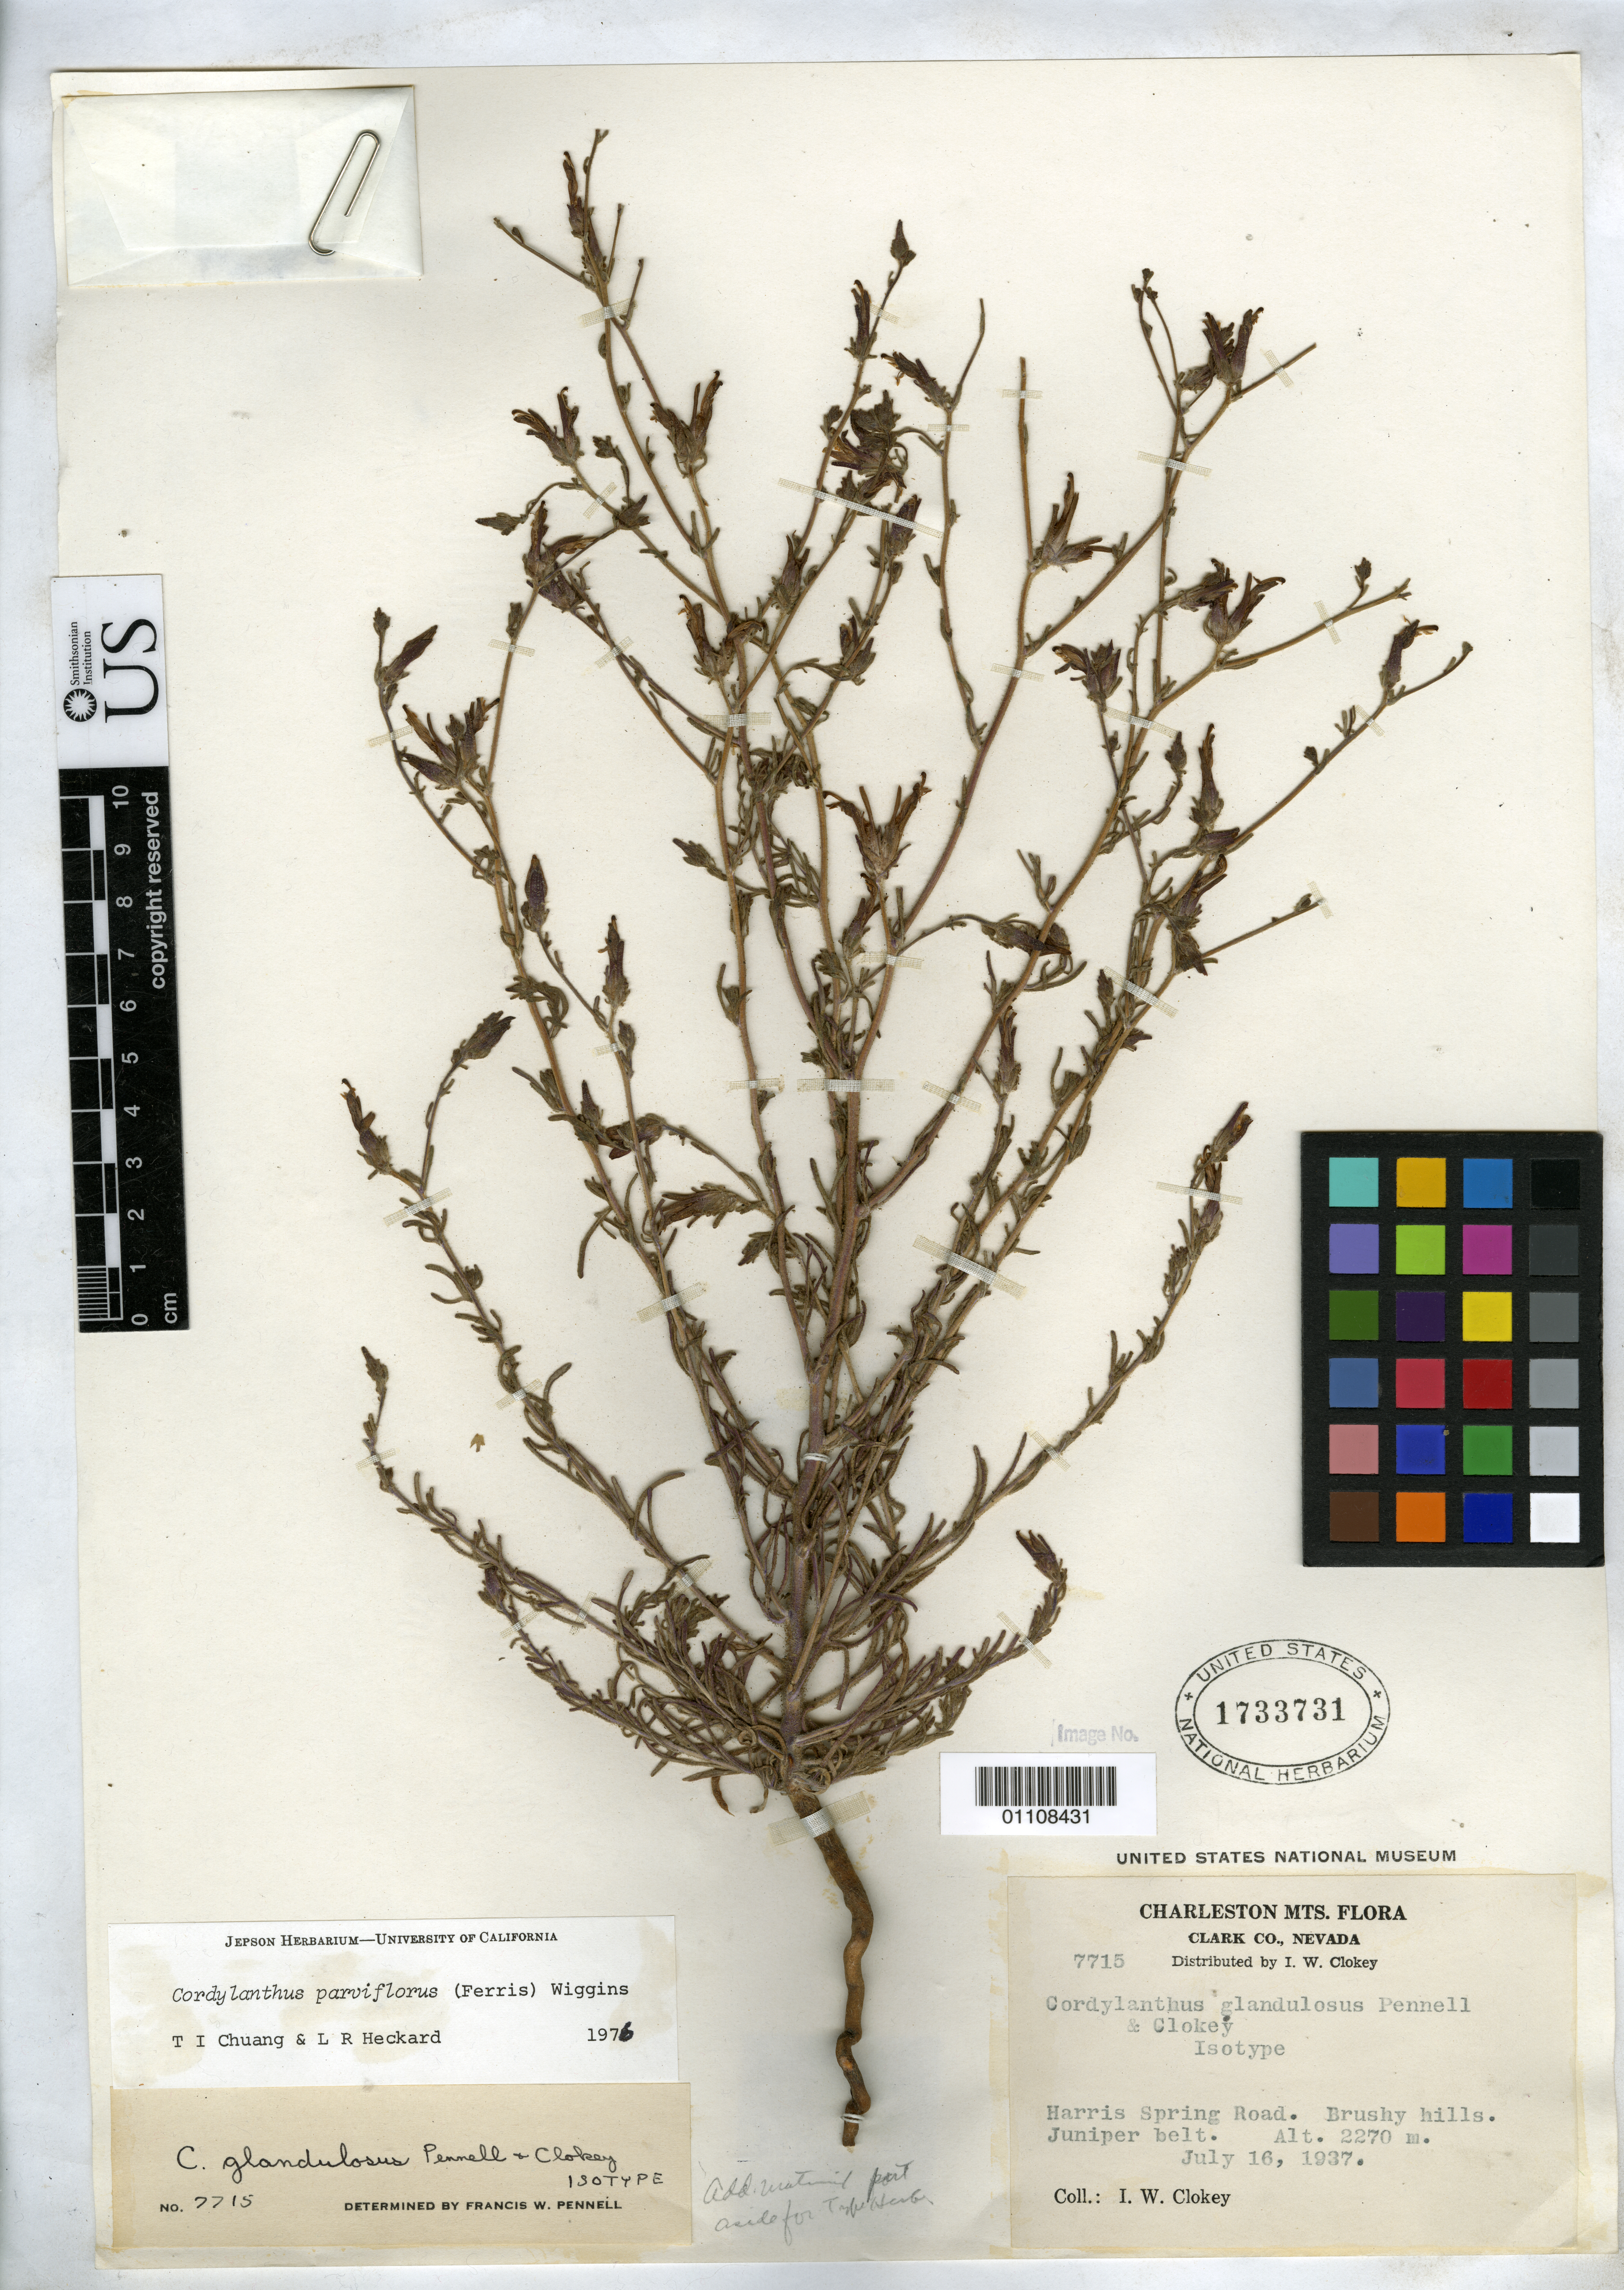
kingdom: Plantae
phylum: Tracheophyta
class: Magnoliopsida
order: Lamiales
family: Orobanchaceae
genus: Cordylanthus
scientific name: Cordylanthus glandulosus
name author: Pennell & Clokey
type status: Isotype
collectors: I. W. Clokey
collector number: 7715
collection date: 1937-07-16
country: United States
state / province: Nevada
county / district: Clark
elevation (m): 2270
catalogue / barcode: US 1733731